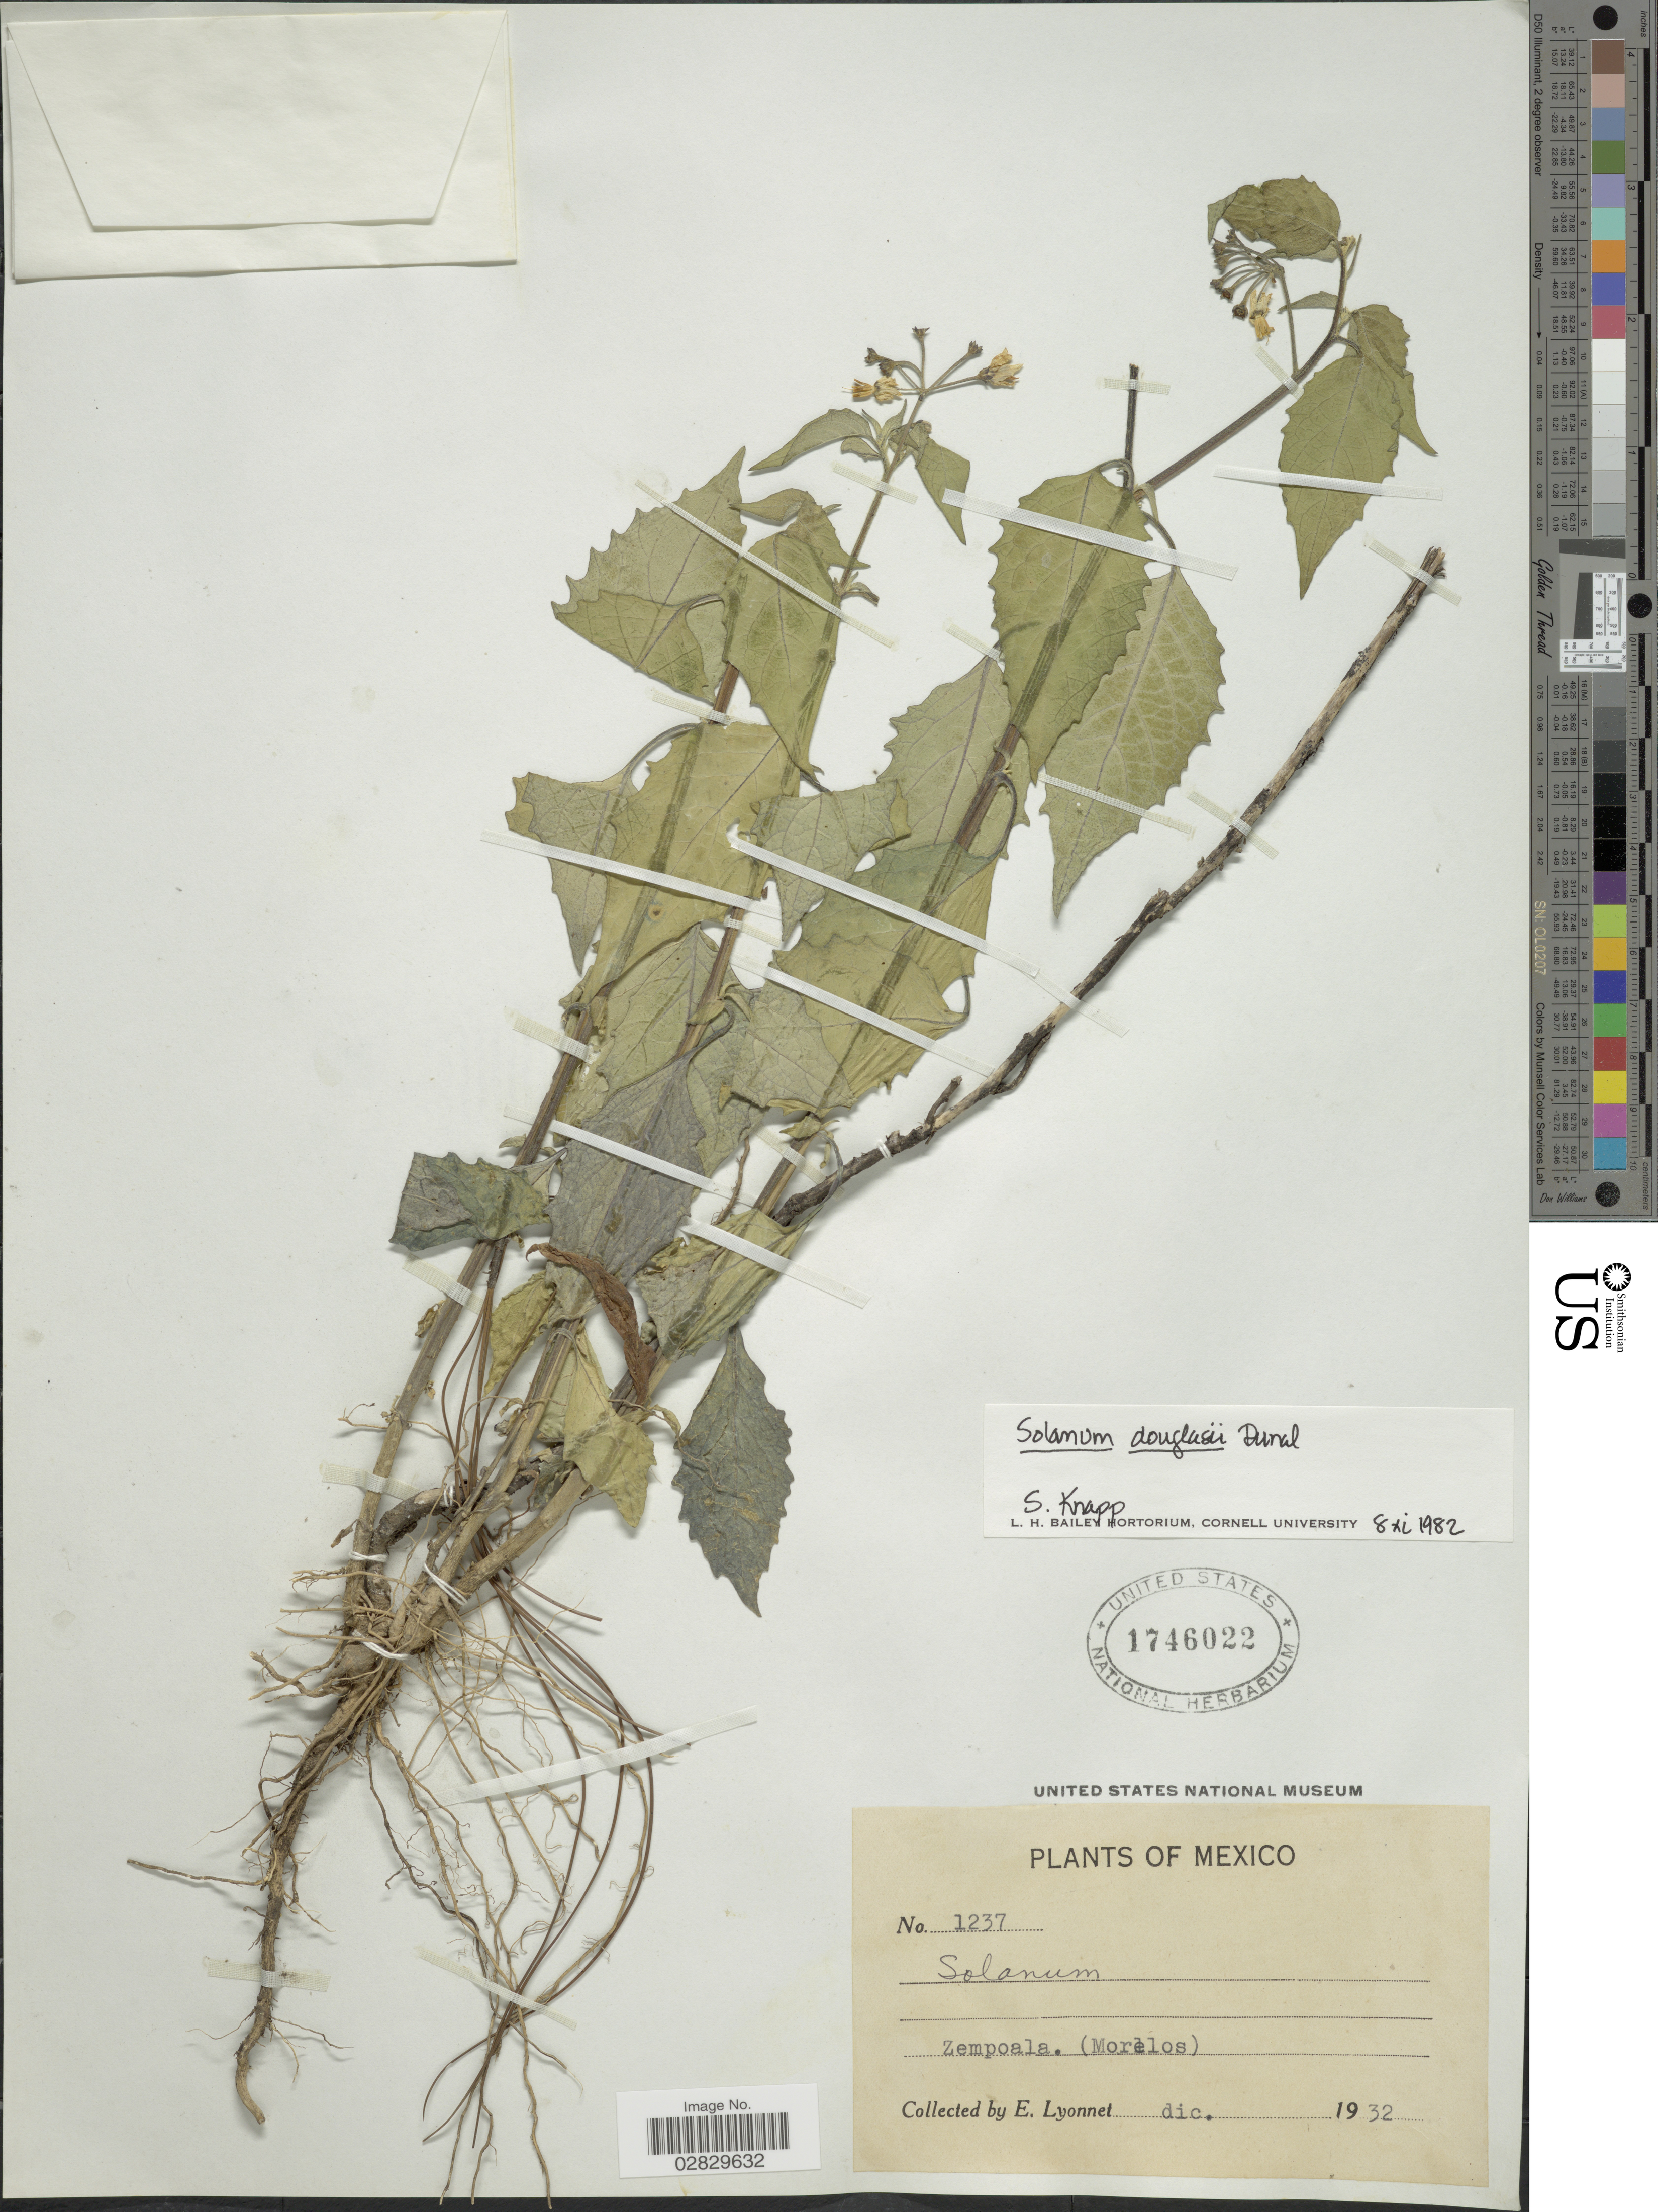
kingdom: Plantae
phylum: Tracheophyta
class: Magnoliopsida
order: Solanales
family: Solanaceae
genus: Solanum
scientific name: Solanum douglasii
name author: Dunal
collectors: E. Lyonnet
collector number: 1237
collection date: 1932-12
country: Mexico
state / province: Morelos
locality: Zempoala.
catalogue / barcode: US 1746022